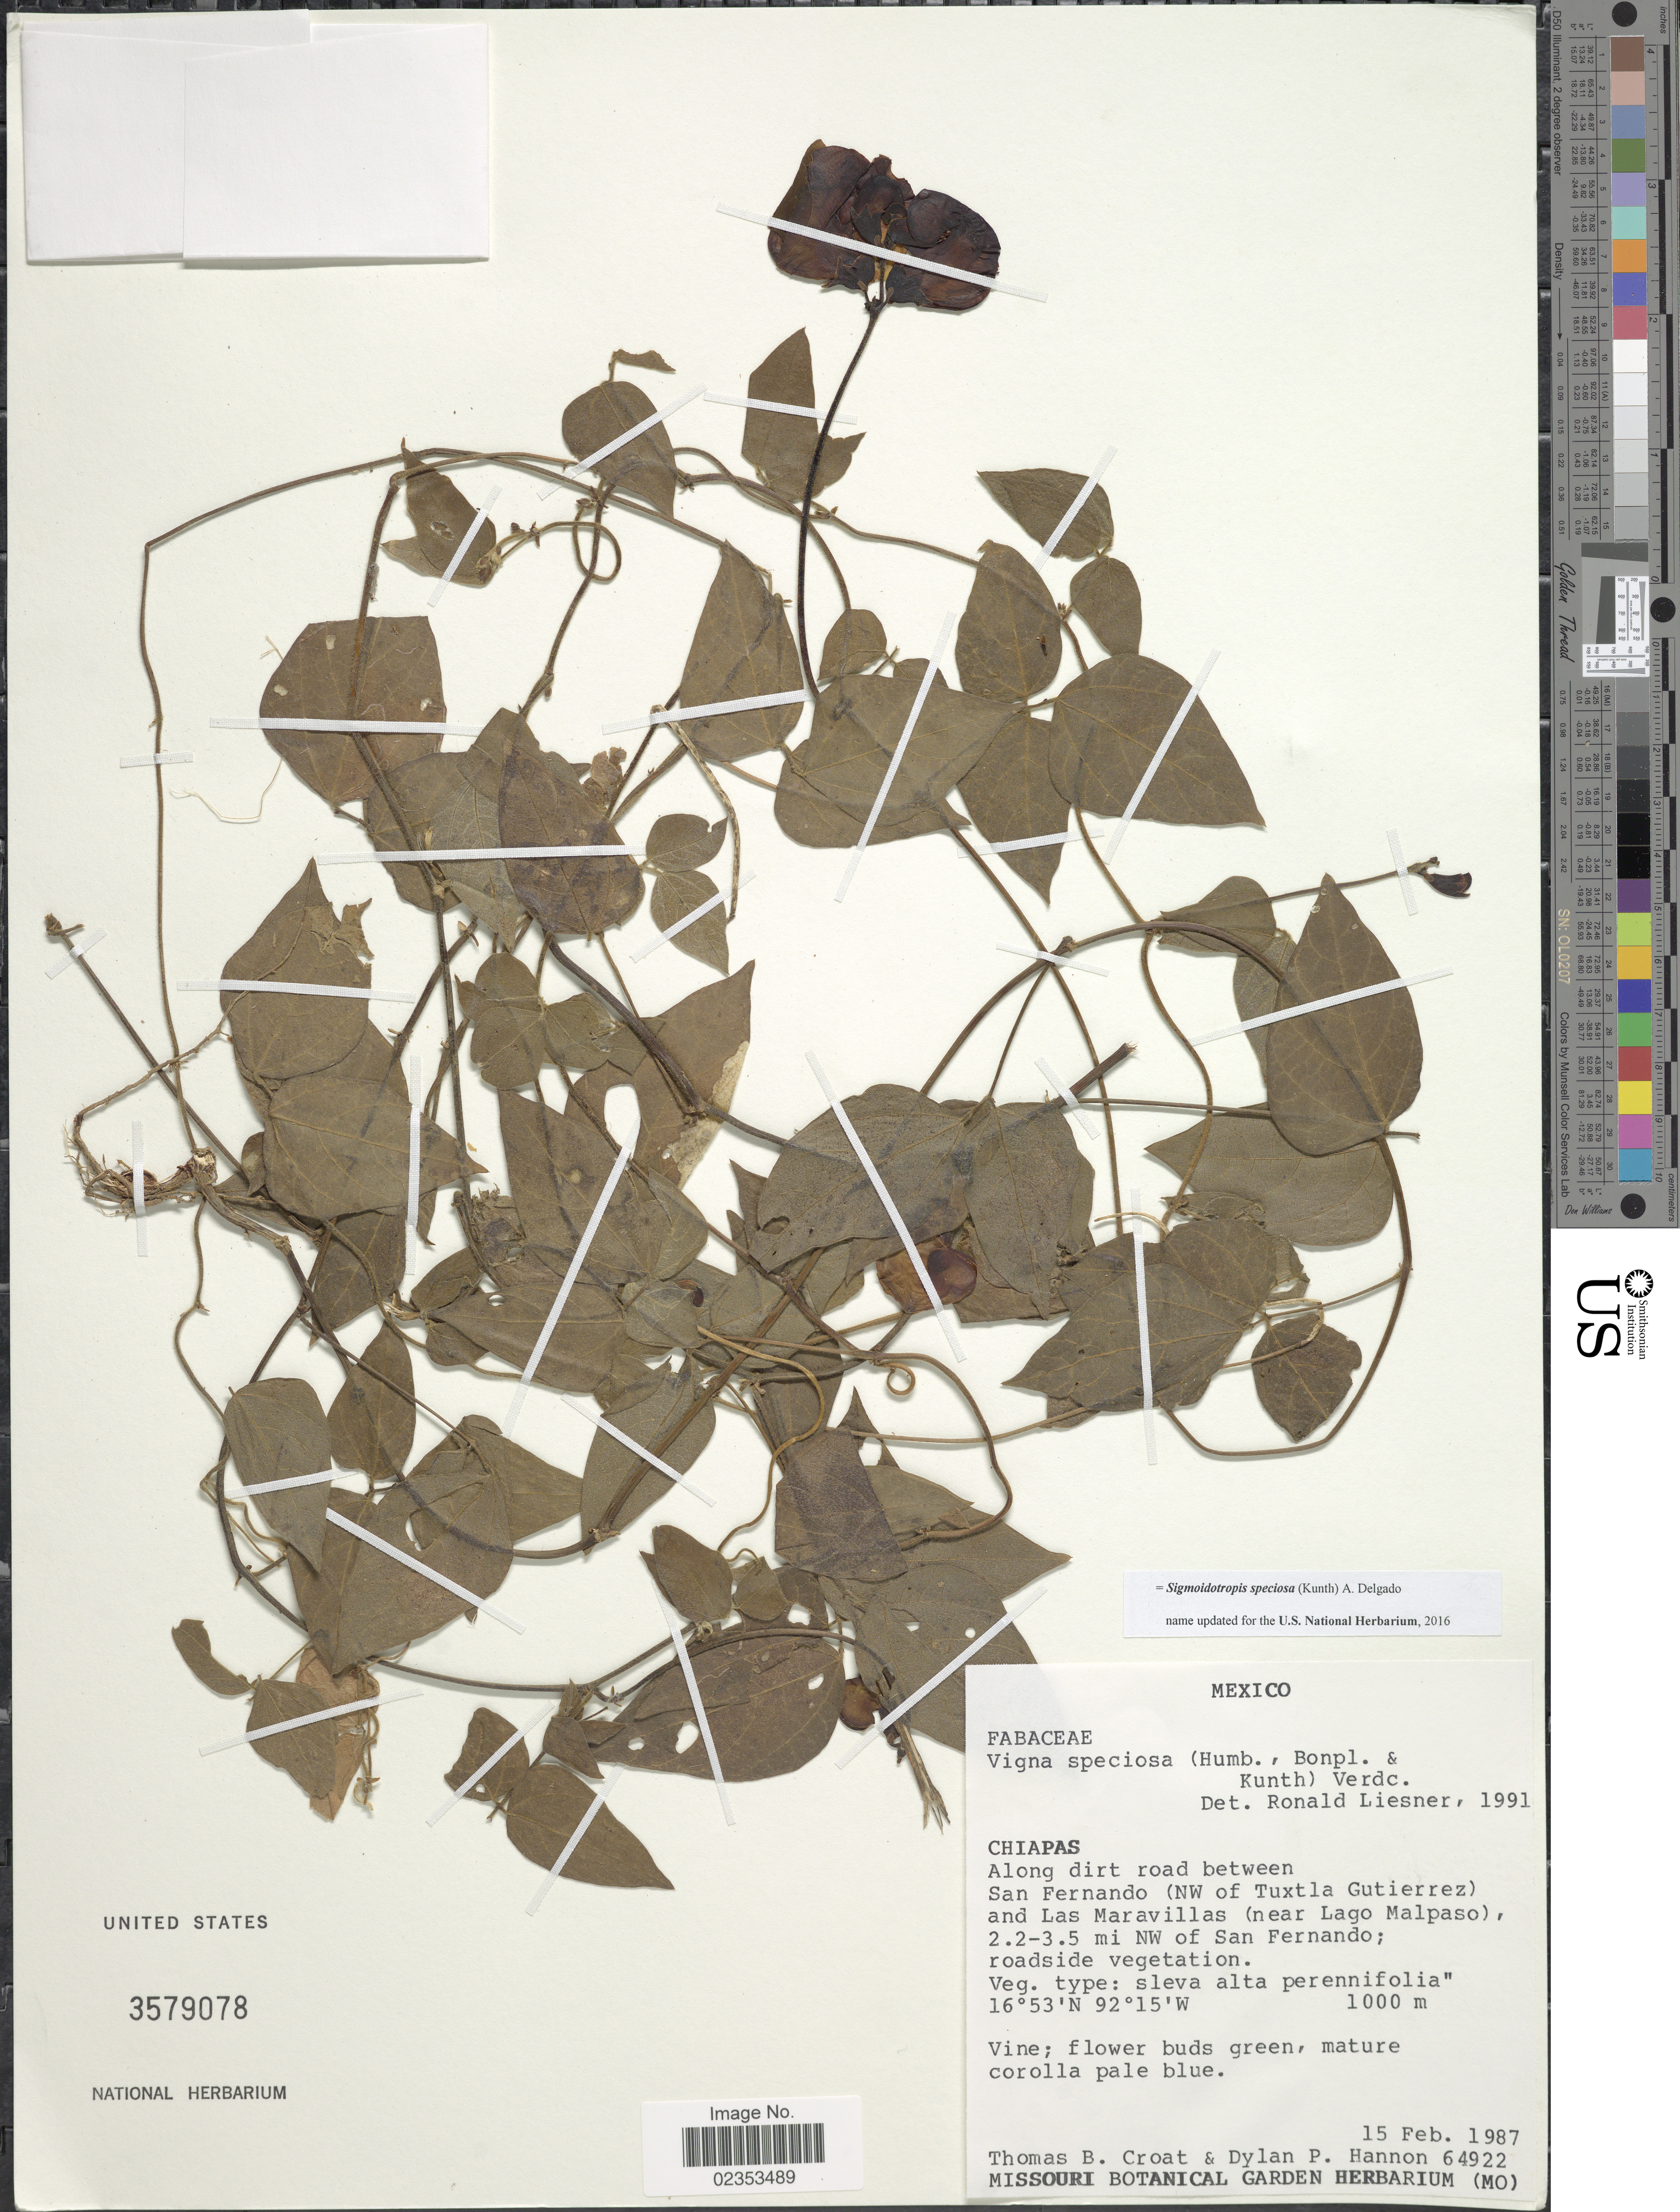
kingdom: Plantae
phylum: Tracheophyta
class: Magnoliopsida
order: Fabales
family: Fabaceae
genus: Sigmoidotropis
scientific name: Sigmoidotropis speciosa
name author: (Kunth) A. Delgado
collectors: T. B. Croat & D. Hannon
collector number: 64922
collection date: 1987-02-15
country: Mexico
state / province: Chiapas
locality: Along dirt road between San Fernando (NW of Tuxtla Gutierrez) and Las Maravillas (near Lago Malpaso), 2.2-3.5 mi NW of of San Fernando; roadside.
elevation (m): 1000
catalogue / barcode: US 3579078